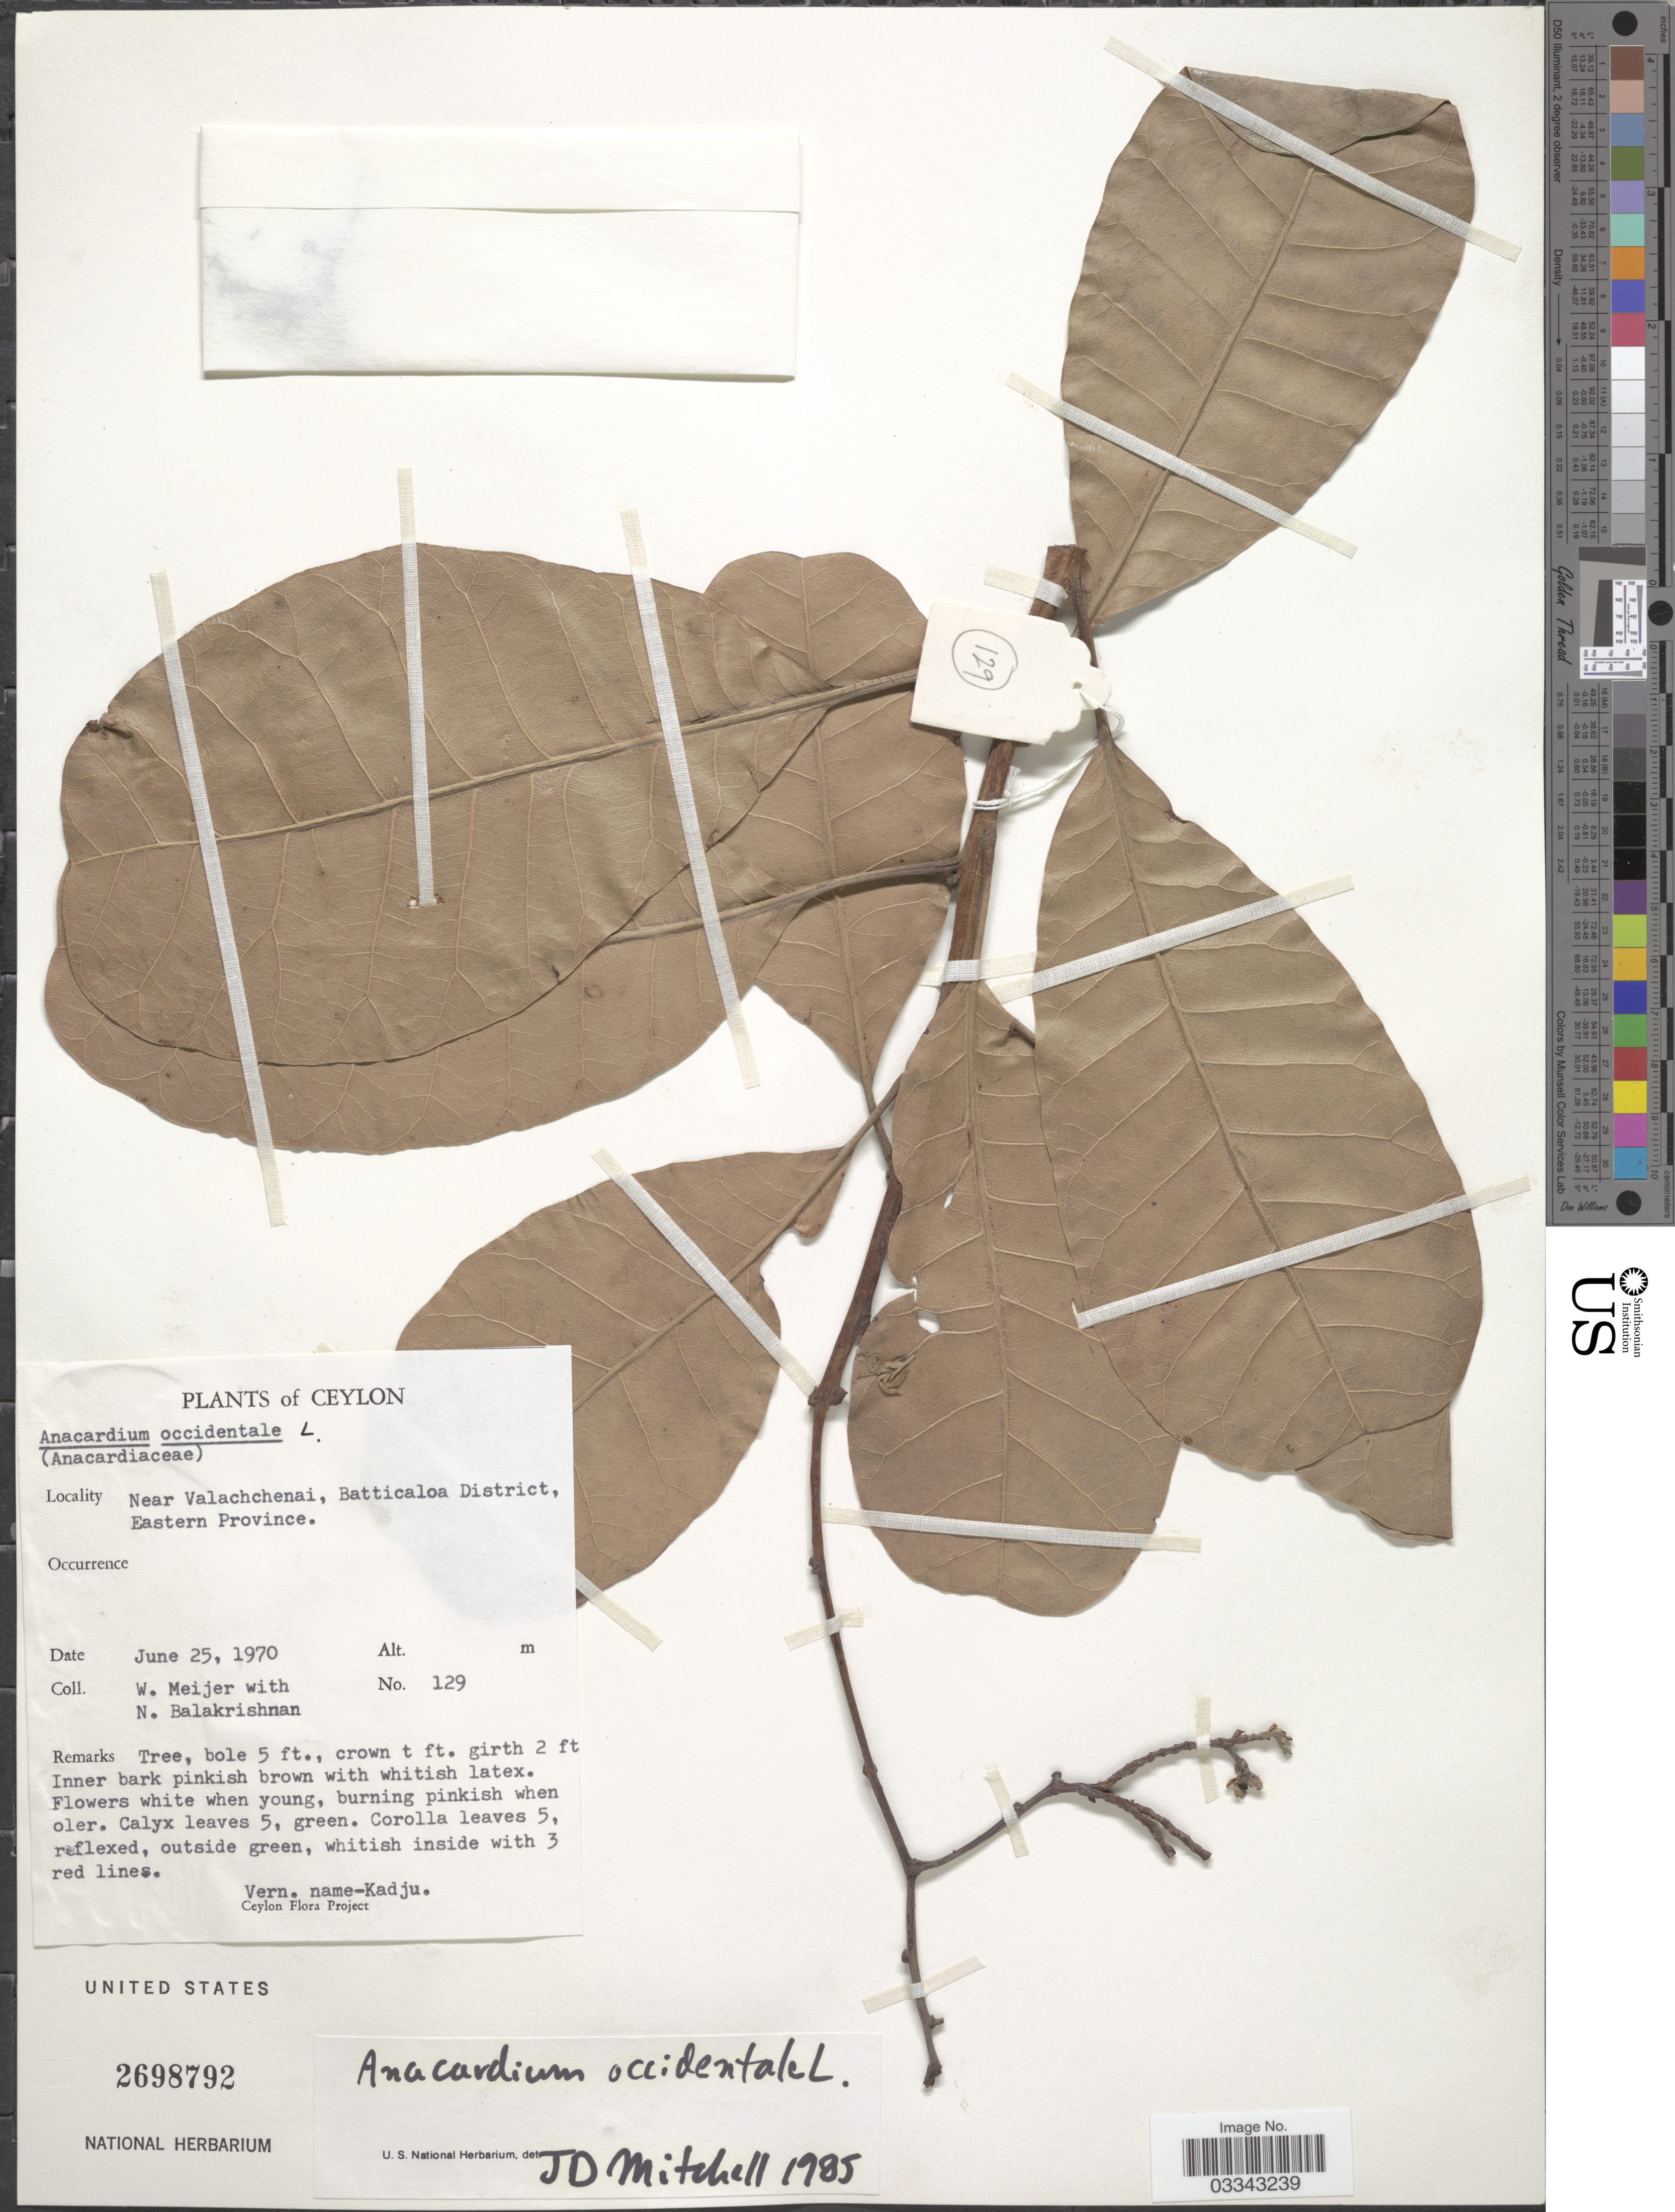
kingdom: Plantae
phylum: Tracheophyta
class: Magnoliopsida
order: Sapindales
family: Anacardiaceae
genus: Anacardium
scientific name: Anacardium occidentale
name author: L.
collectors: W. Meijer & N. Balakrishnan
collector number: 129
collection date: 1970-06-25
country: Sri Lanka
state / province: Eastern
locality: Ceylon. Near Valachchenai, Batticaloa District.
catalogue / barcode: US 2698792